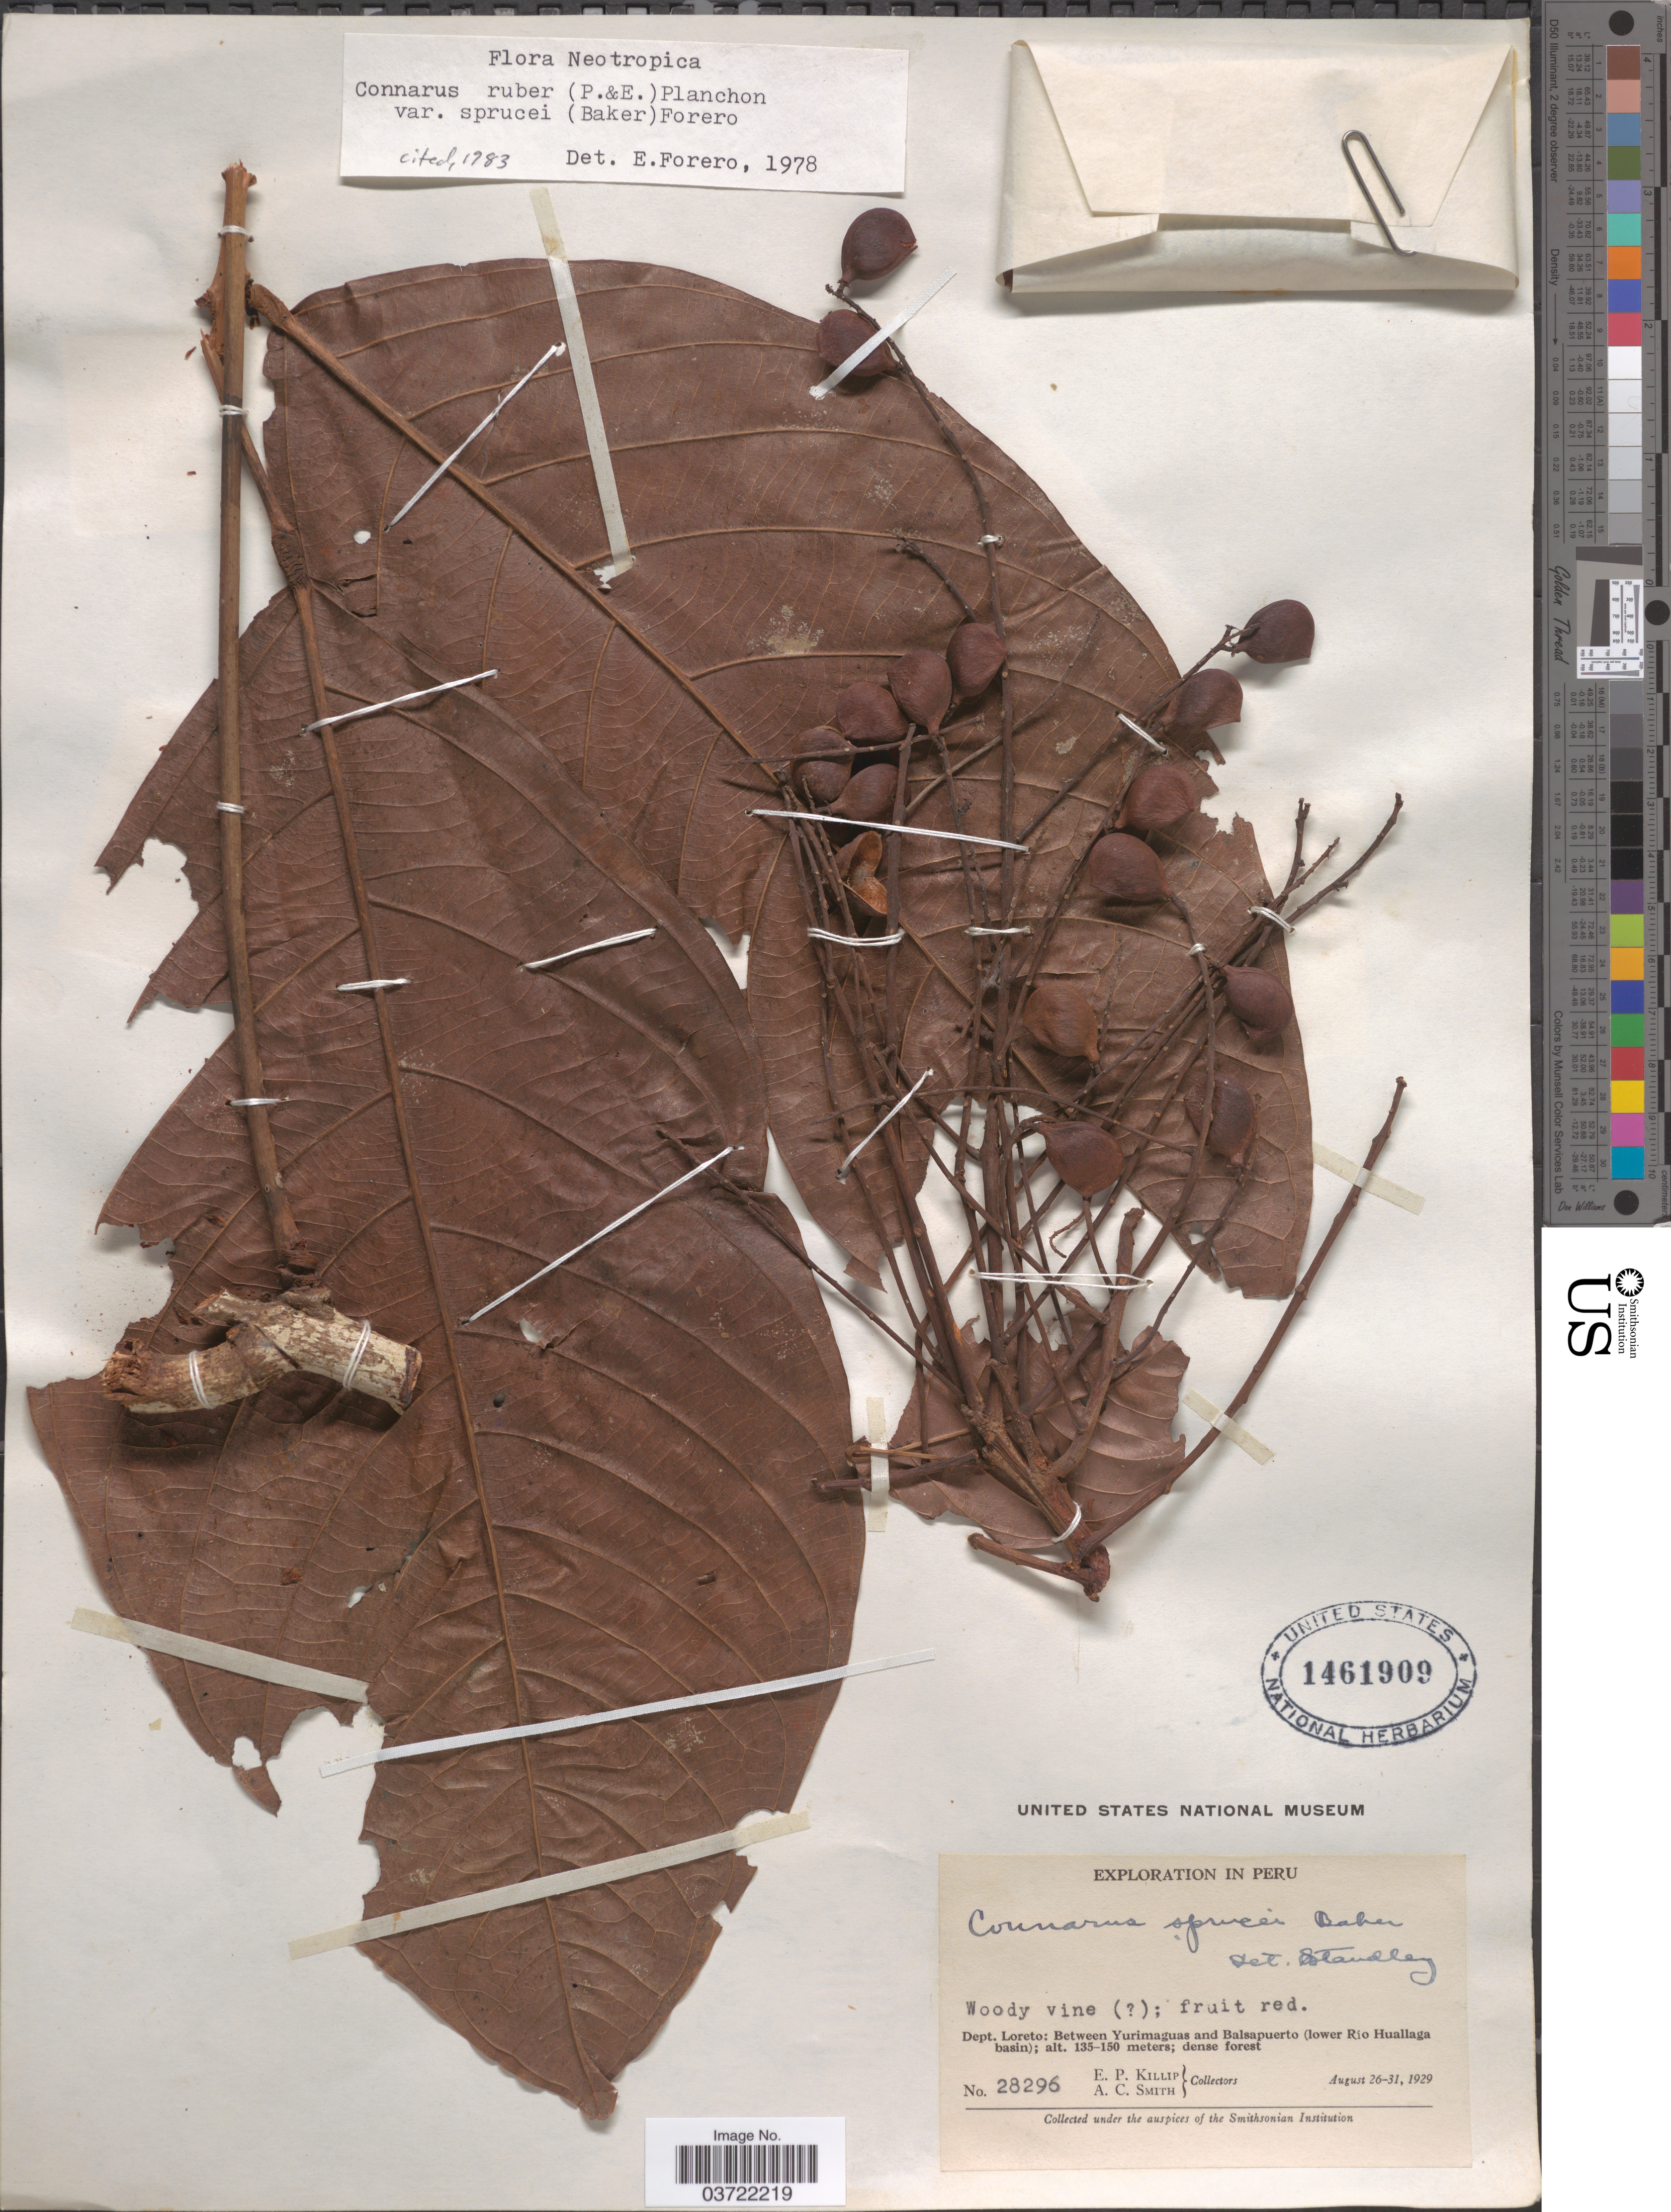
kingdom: Plantae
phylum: Tracheophyta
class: Magnoliopsida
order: Oxalidales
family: Connaraceae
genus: Connarus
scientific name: Connarus ruber var. sprucei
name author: (Baker) Forero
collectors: E. P. Killip & A. C. Smith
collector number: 28296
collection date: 1929-08-26/1929-08-31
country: Peru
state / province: Loreto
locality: Dept. Loreto: Between Yurimaguas and Balsapuerto (lower Río Huallaga basin).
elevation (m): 135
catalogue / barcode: US 1461909